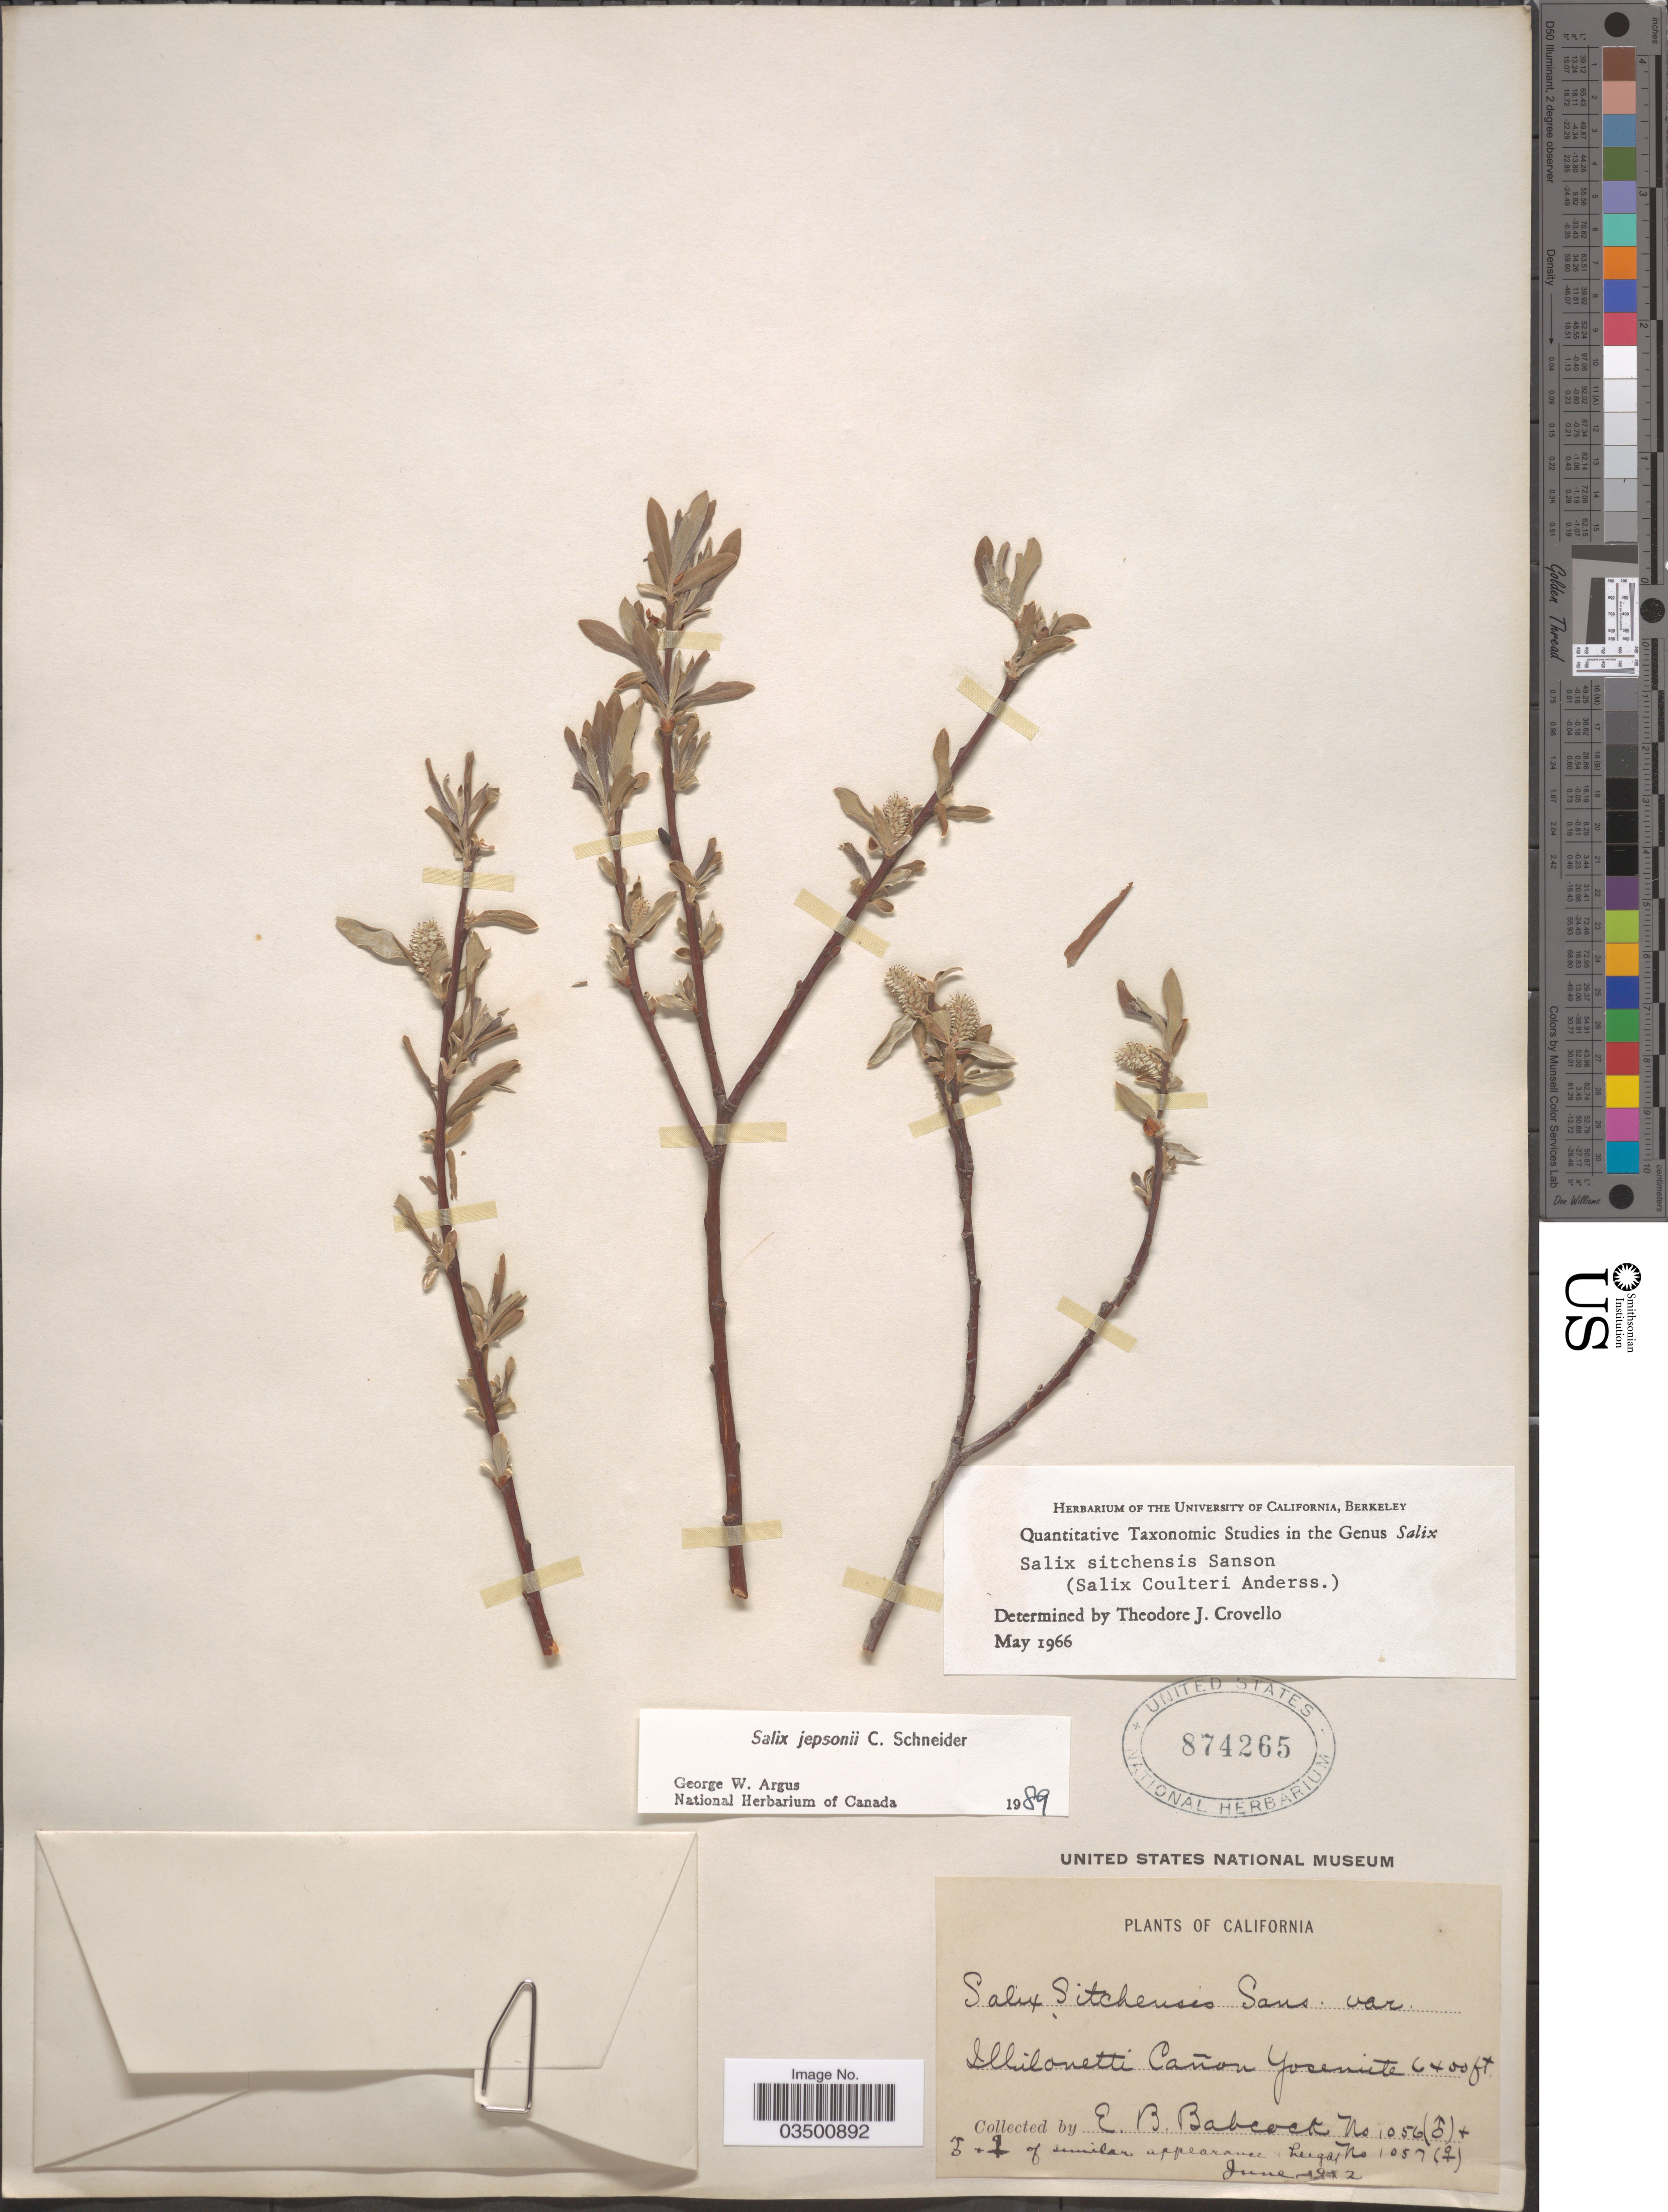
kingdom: Plantae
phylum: Tracheophyta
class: Magnoliopsida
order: Malpighiales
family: Salicaceae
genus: Salix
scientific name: Salix jepsonii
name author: C.K. Schneid.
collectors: E. B. Babcock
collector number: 1056/1057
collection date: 1912-06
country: United States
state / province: California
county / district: Mariposa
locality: Illilouette Cañon Yosemite.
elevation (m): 1951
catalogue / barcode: US 874265